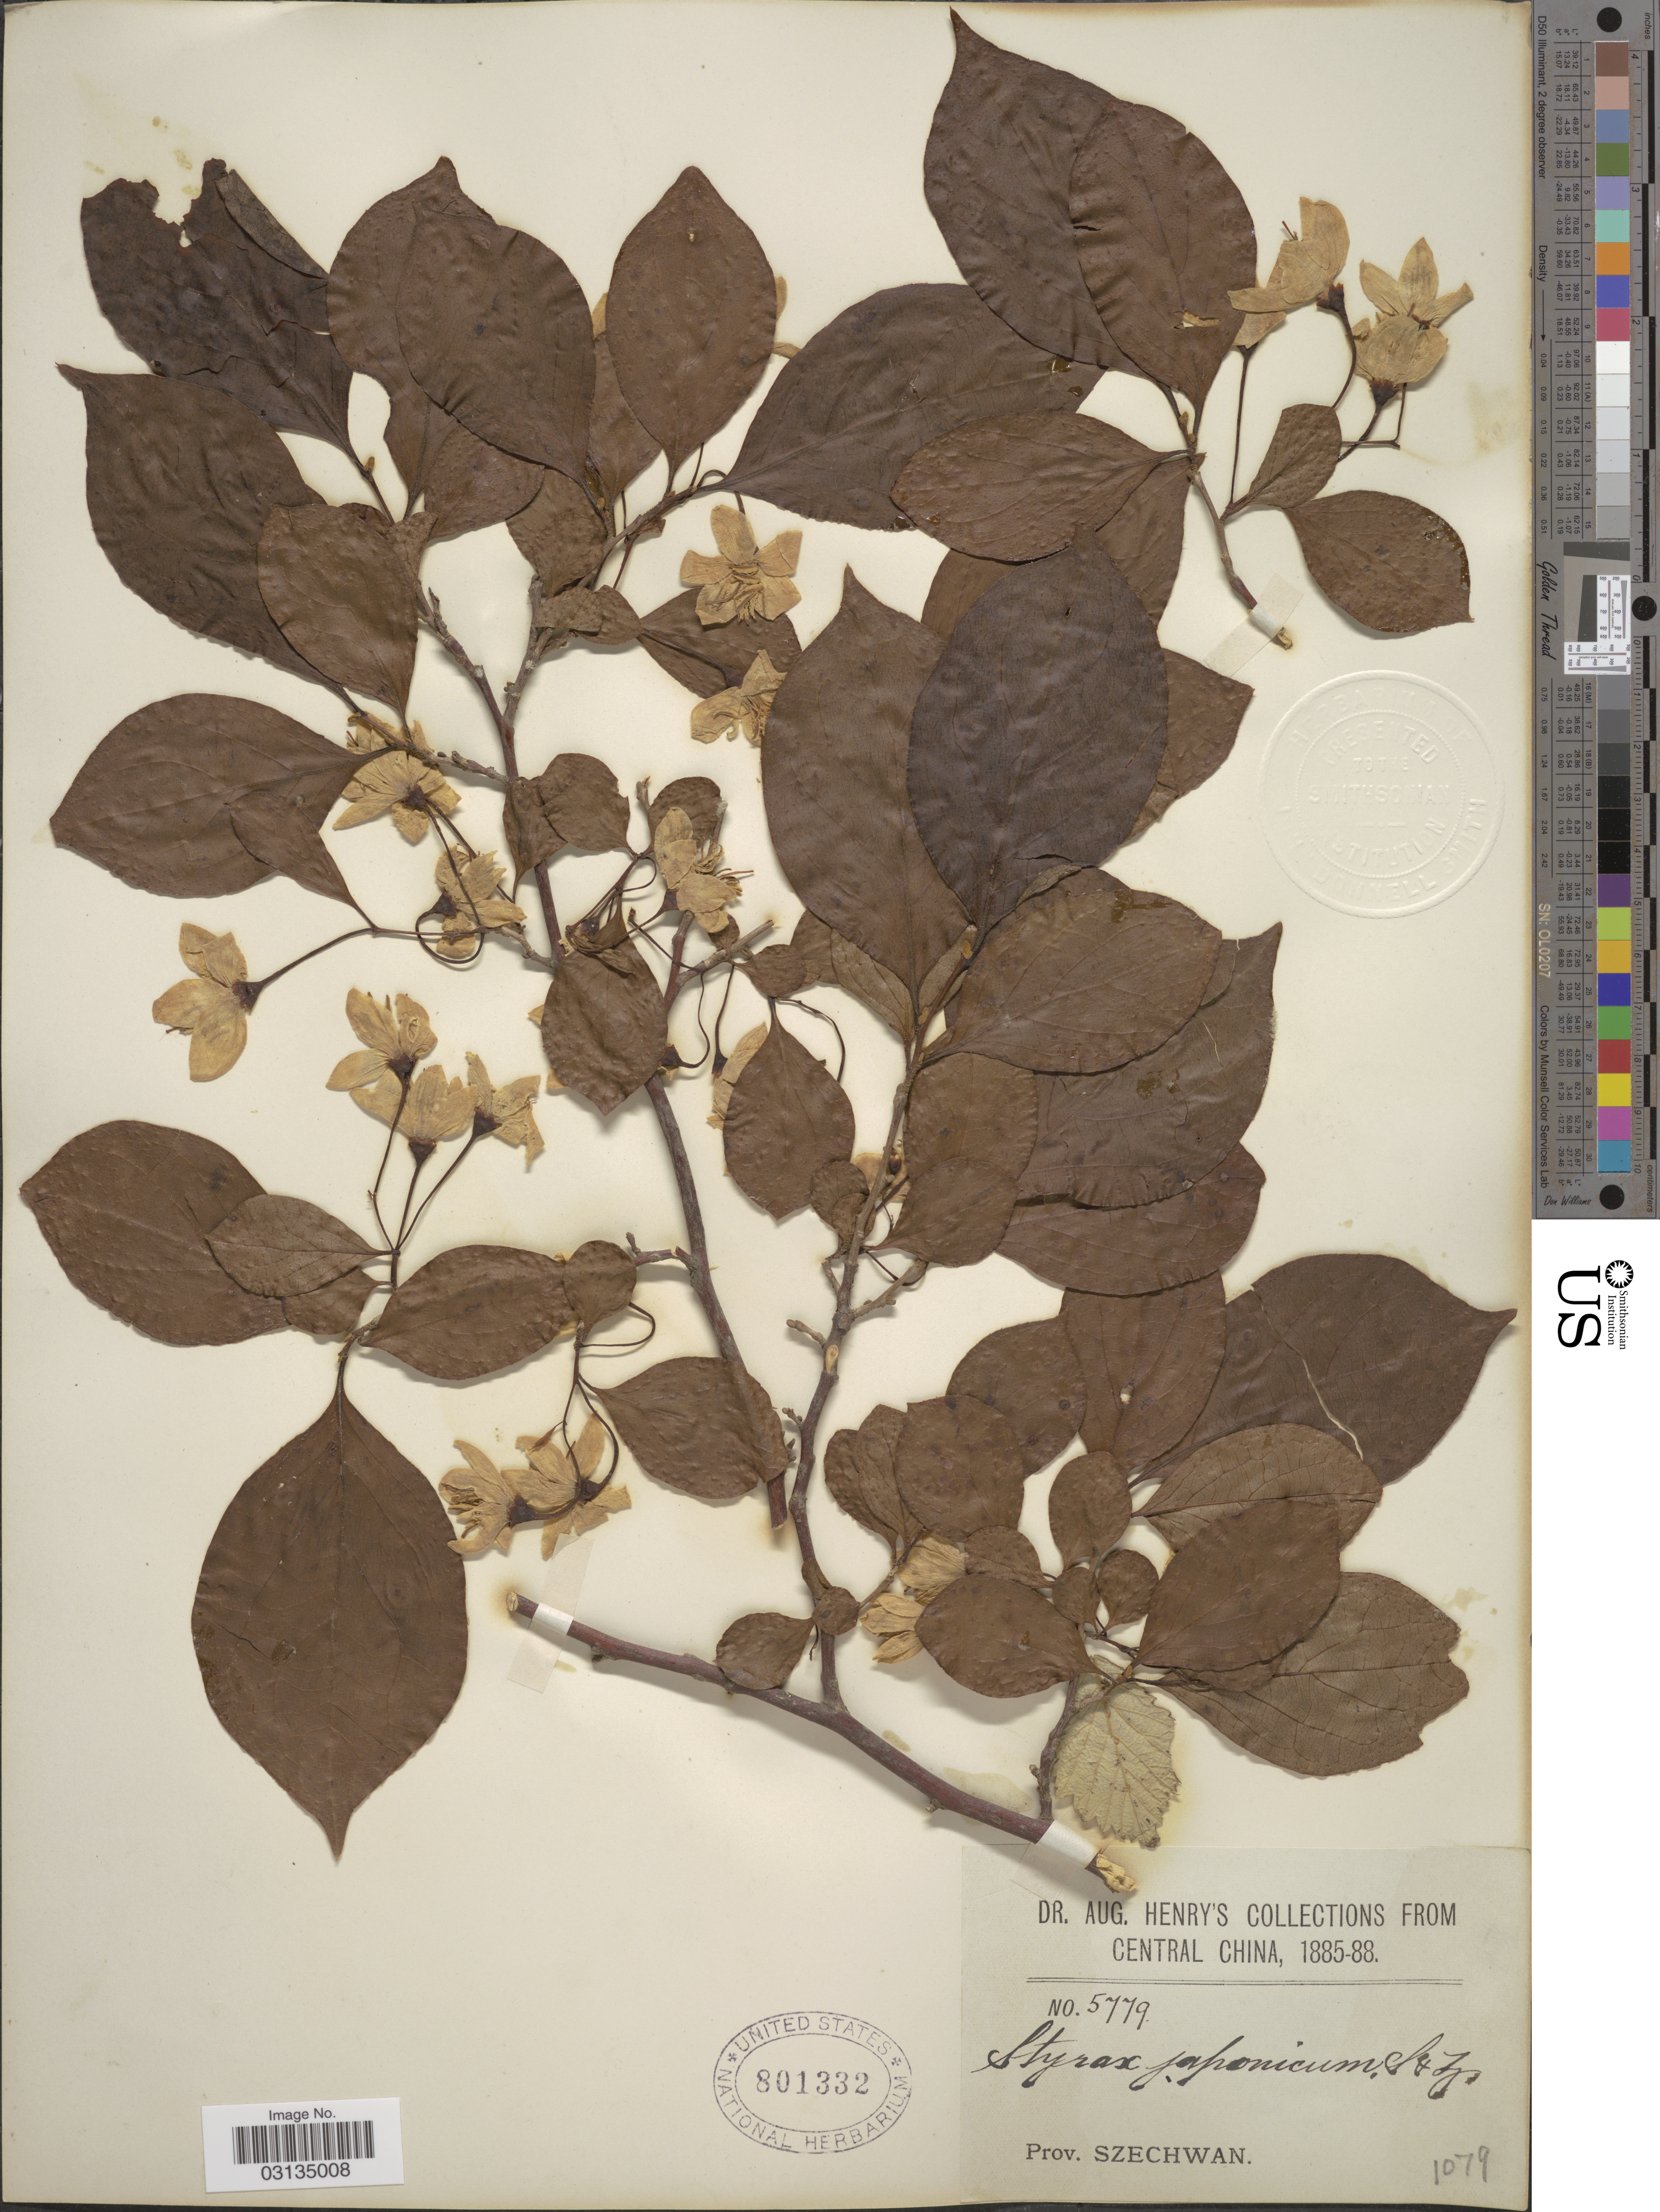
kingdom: Plantae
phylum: Tracheophyta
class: Magnoliopsida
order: Ericales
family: Styracaceae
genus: Styrax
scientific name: Styrax japonicus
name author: Siebold & Zucc.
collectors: A. Henry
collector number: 5779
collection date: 1885/1888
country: China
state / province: Sichuan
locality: Central China, Prov. Szechwan.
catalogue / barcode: US 801332